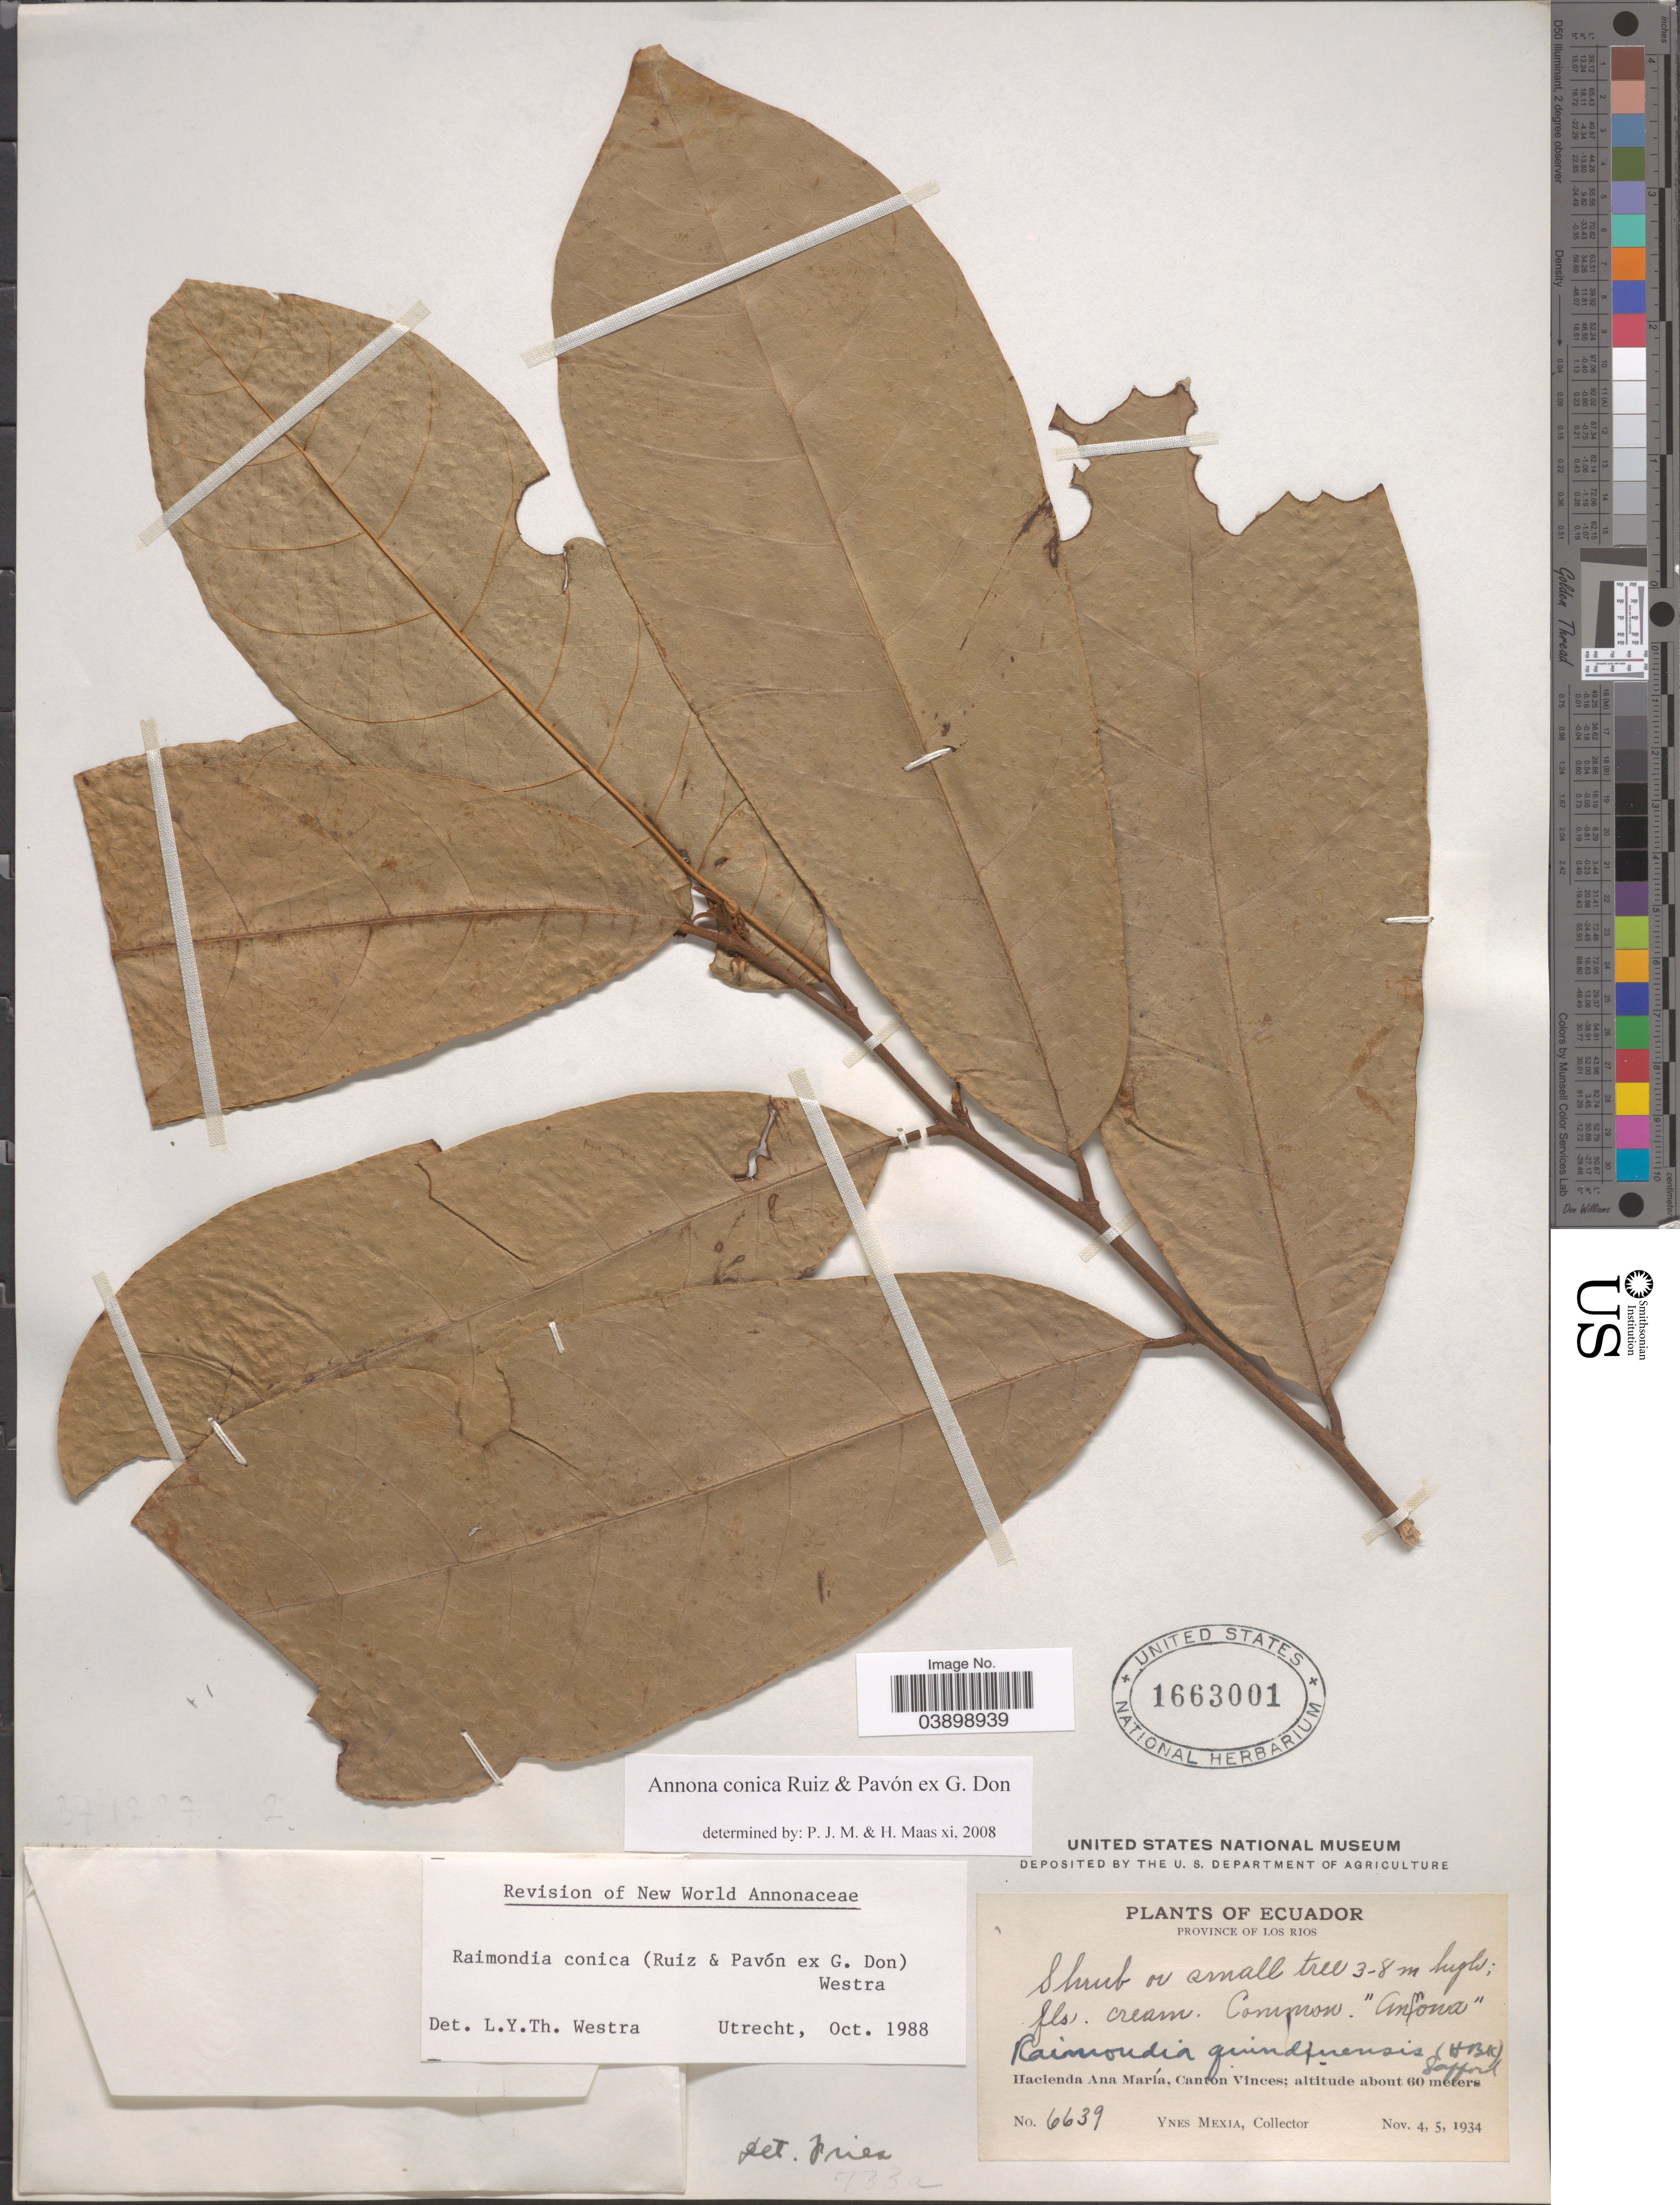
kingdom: Plantae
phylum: Tracheophyta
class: Magnoliopsida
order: Magnoliales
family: Annonaceae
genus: Annona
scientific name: Annona conica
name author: Ruiz & Pav. ex G. Don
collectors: Y. Mexia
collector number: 6639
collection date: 1934-11-04/1934-11-05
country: Ecuador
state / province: Los Ríos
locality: Hacienda Ana María, Canton Vinces.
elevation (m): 60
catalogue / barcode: US 1663001